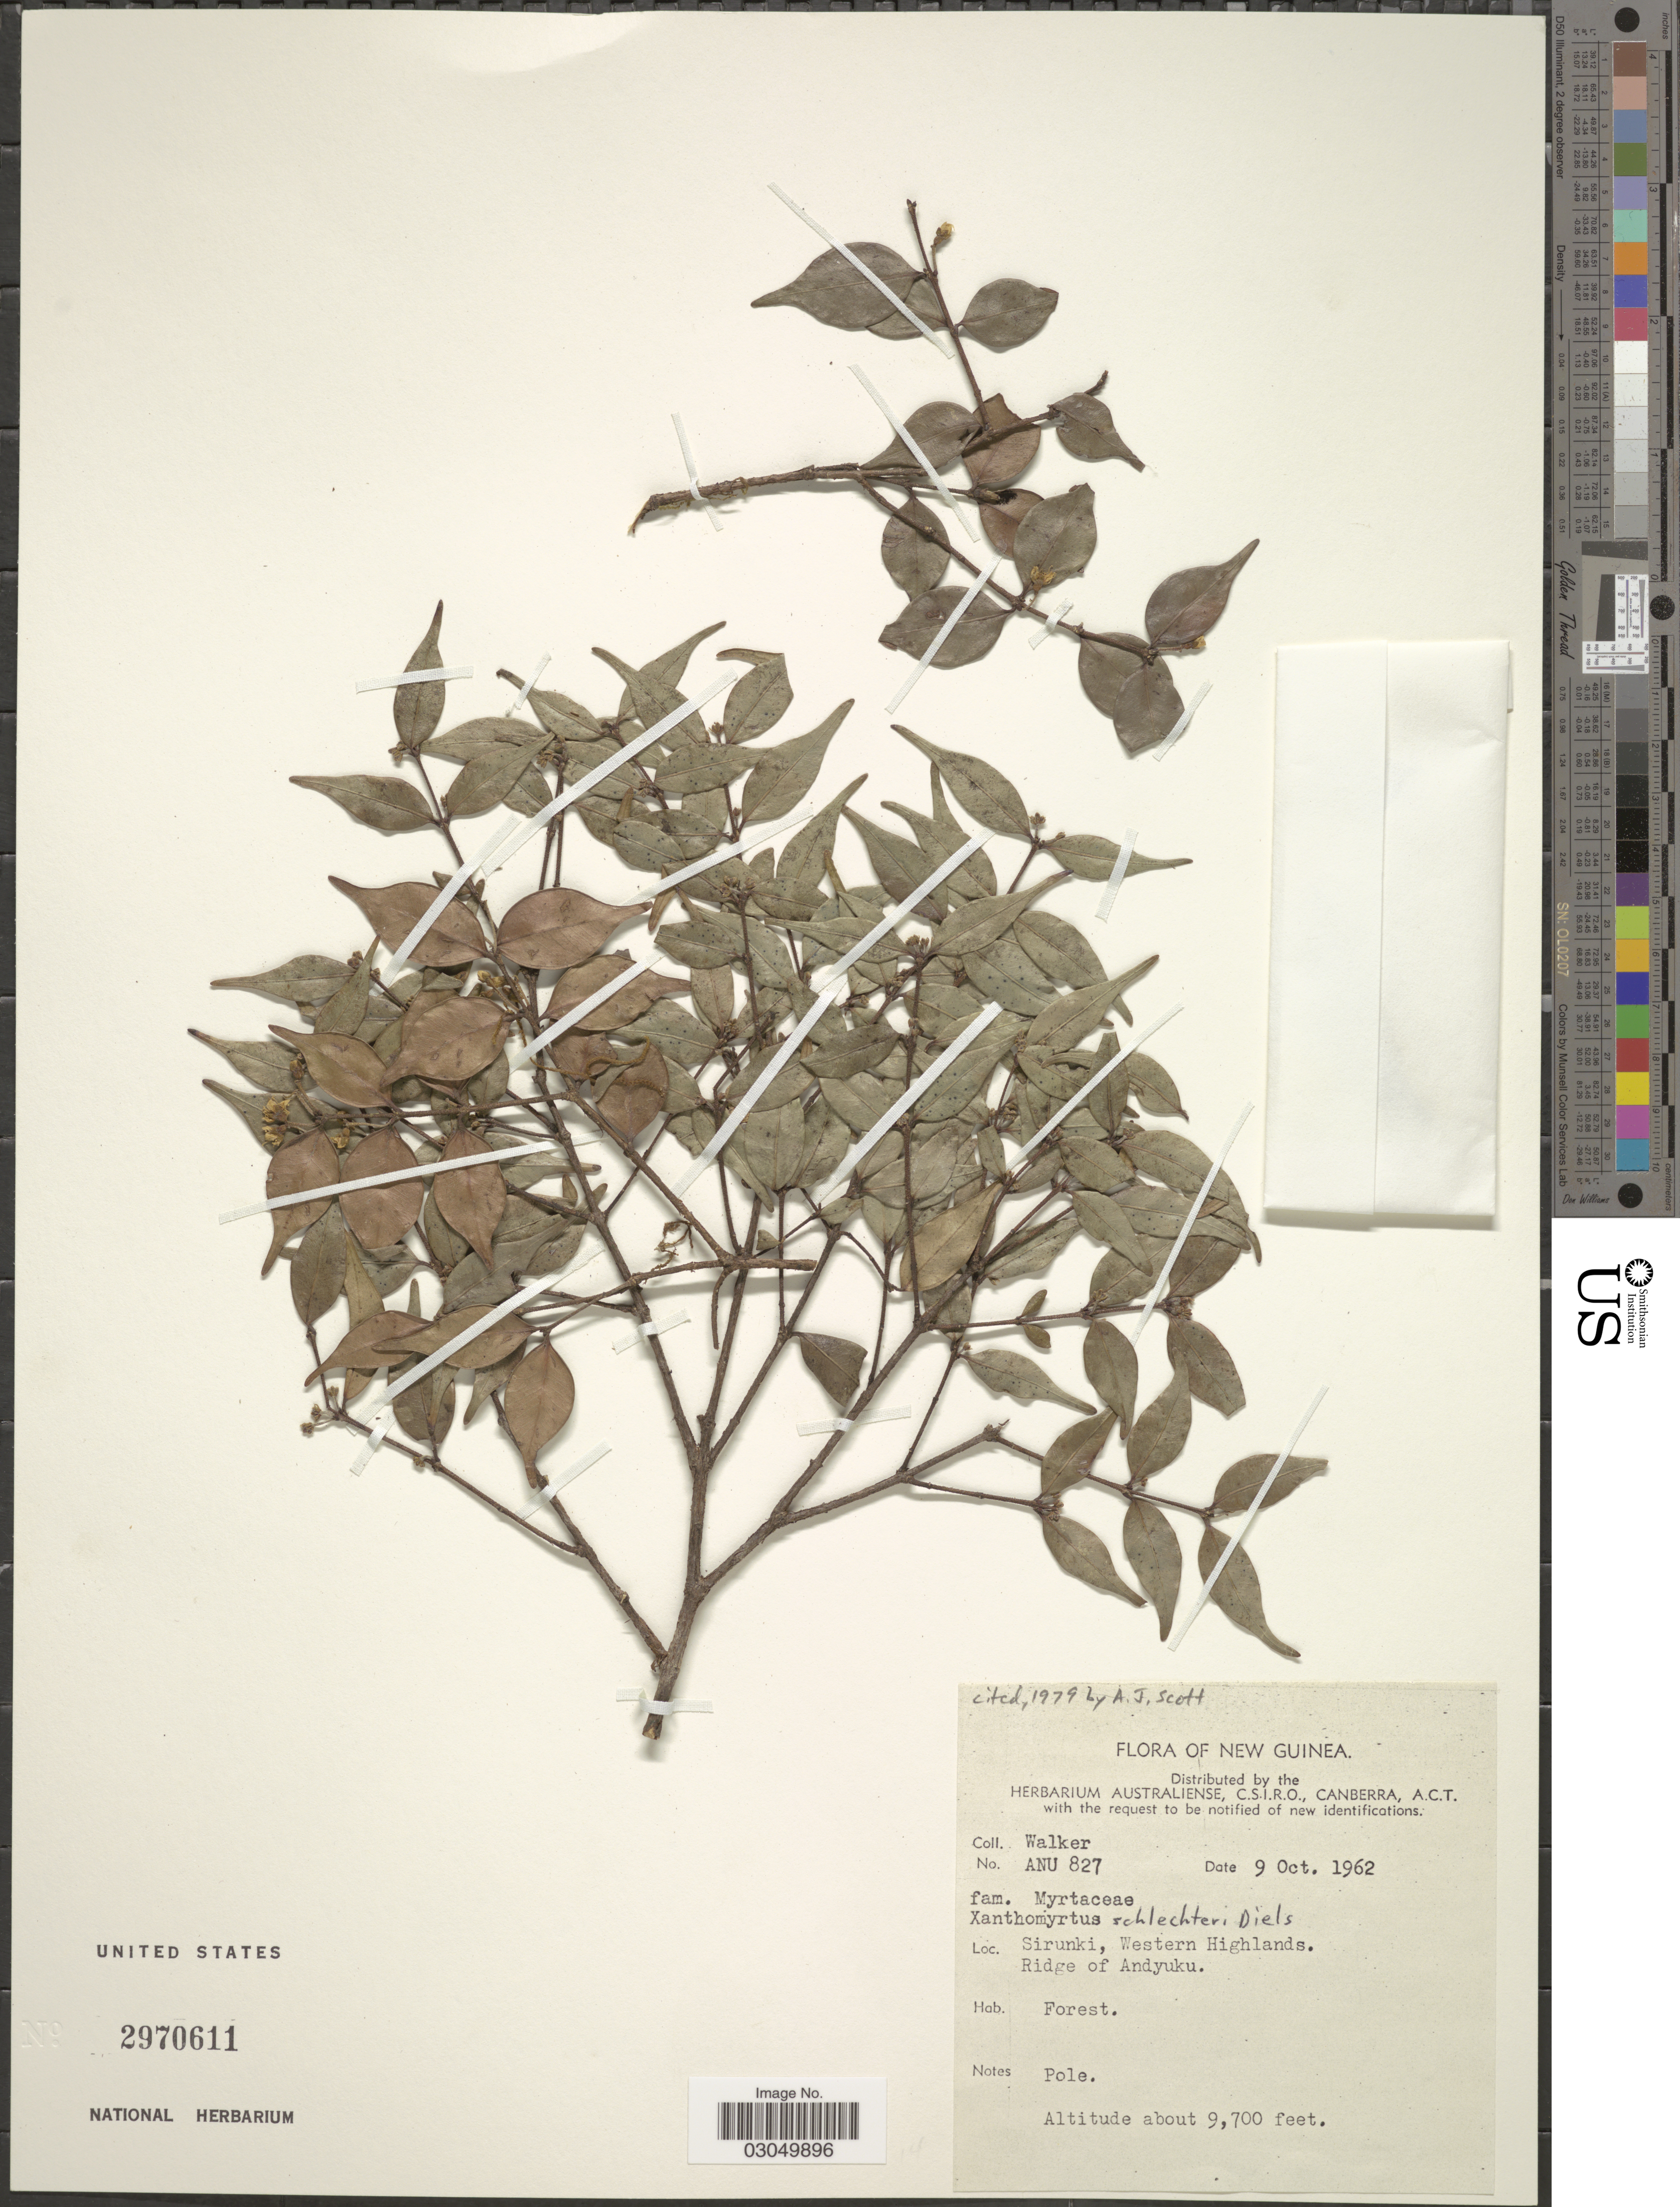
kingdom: Plantae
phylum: Tracheophyta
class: Magnoliopsida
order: Myrtales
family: Myrtaceae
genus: Xanthomyrtus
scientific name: Xanthomyrtus schlechteri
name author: Diels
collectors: -. Walker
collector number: ANU 827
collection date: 1962-10-09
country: Papua New Guinea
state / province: Western Highlands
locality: New Guinea. Sirunki. Ridge of Andyuku.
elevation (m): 2957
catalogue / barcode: US 2970611